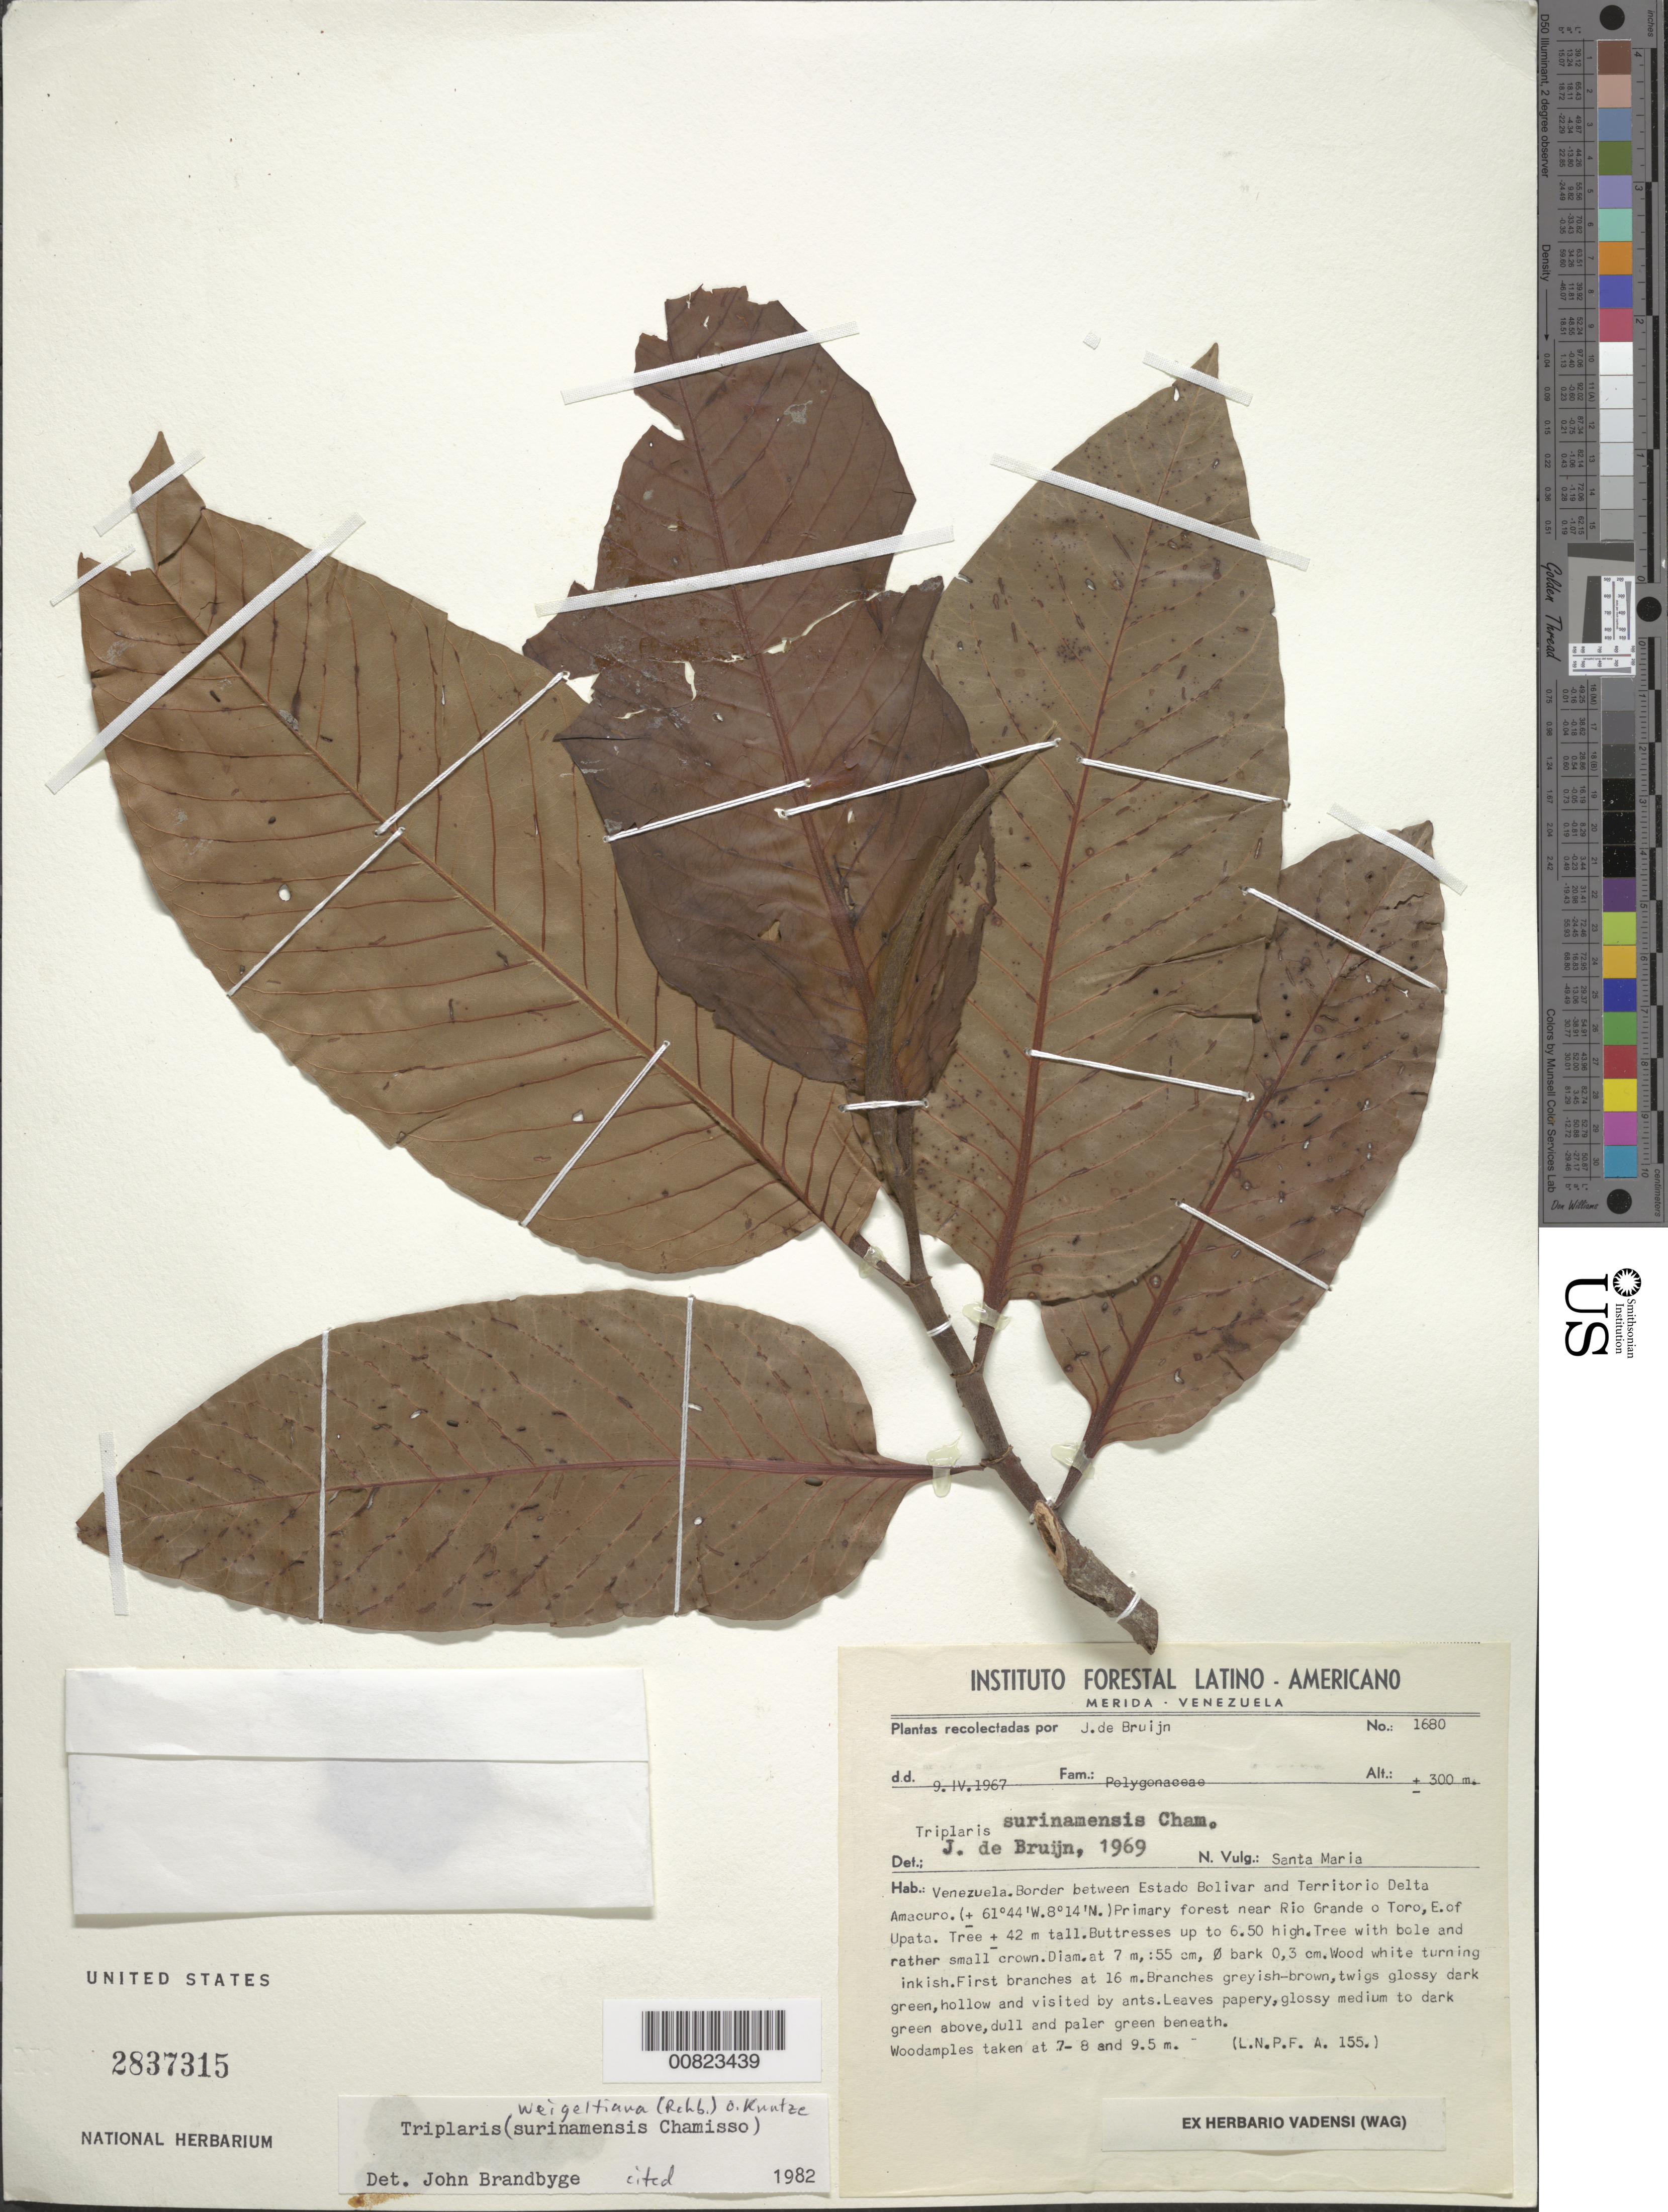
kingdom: Plantae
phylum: Tracheophyta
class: Magnoliopsida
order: Caryophyllales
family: Polygonaceae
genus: Triplaris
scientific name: Triplaris weigeltiana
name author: (Rchb.) Kuntze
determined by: Brandbyge, J.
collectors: J. Bruijn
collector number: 1680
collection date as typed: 9-Apr-67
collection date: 1967-04-09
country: Venezuela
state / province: Bolívar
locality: Estado Bolívar and Territorío Delta Amacuro border, near Río Grande o Toro, E of Upata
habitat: Primary forest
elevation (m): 300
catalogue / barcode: US 2837315